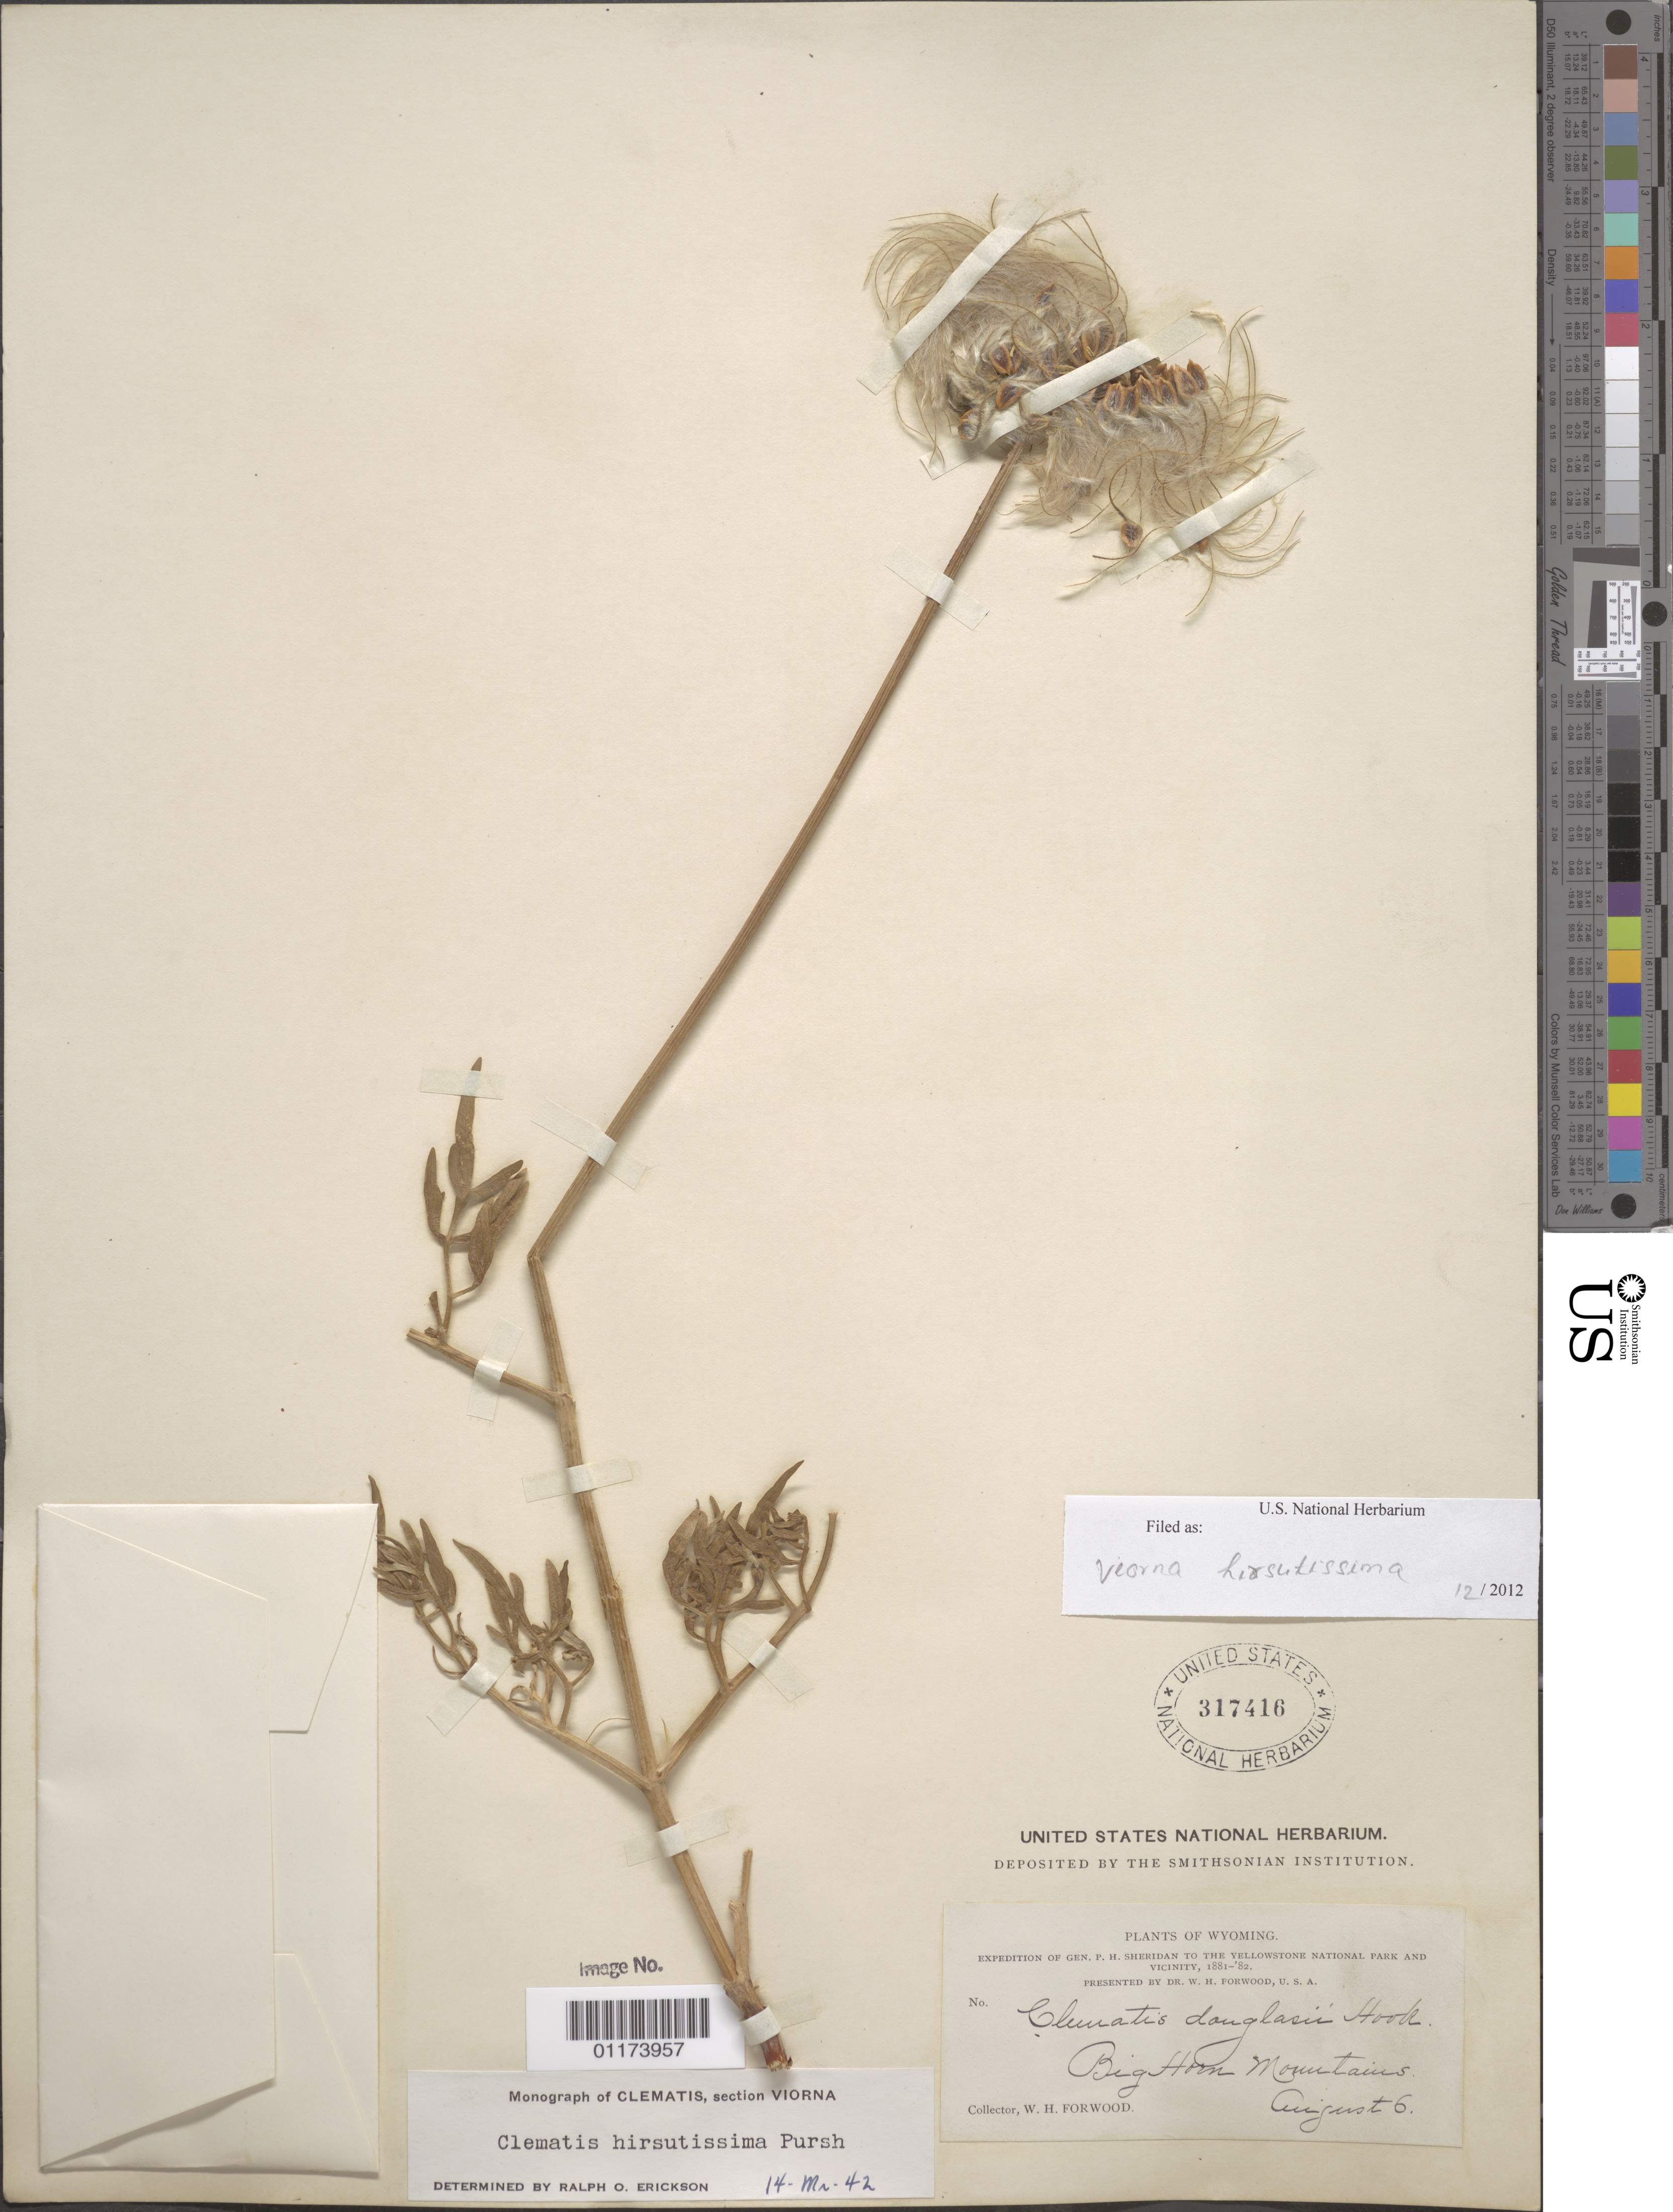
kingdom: Plantae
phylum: Tracheophyta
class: Magnoliopsida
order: Ranunculales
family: Ranunculaceae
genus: Clematis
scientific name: Clematis hirsutissima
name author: Prush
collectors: W. Forwood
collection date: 1881-08-06 or 1882-08-06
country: United States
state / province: Wyoming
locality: Big Horn Mts.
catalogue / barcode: US 317416